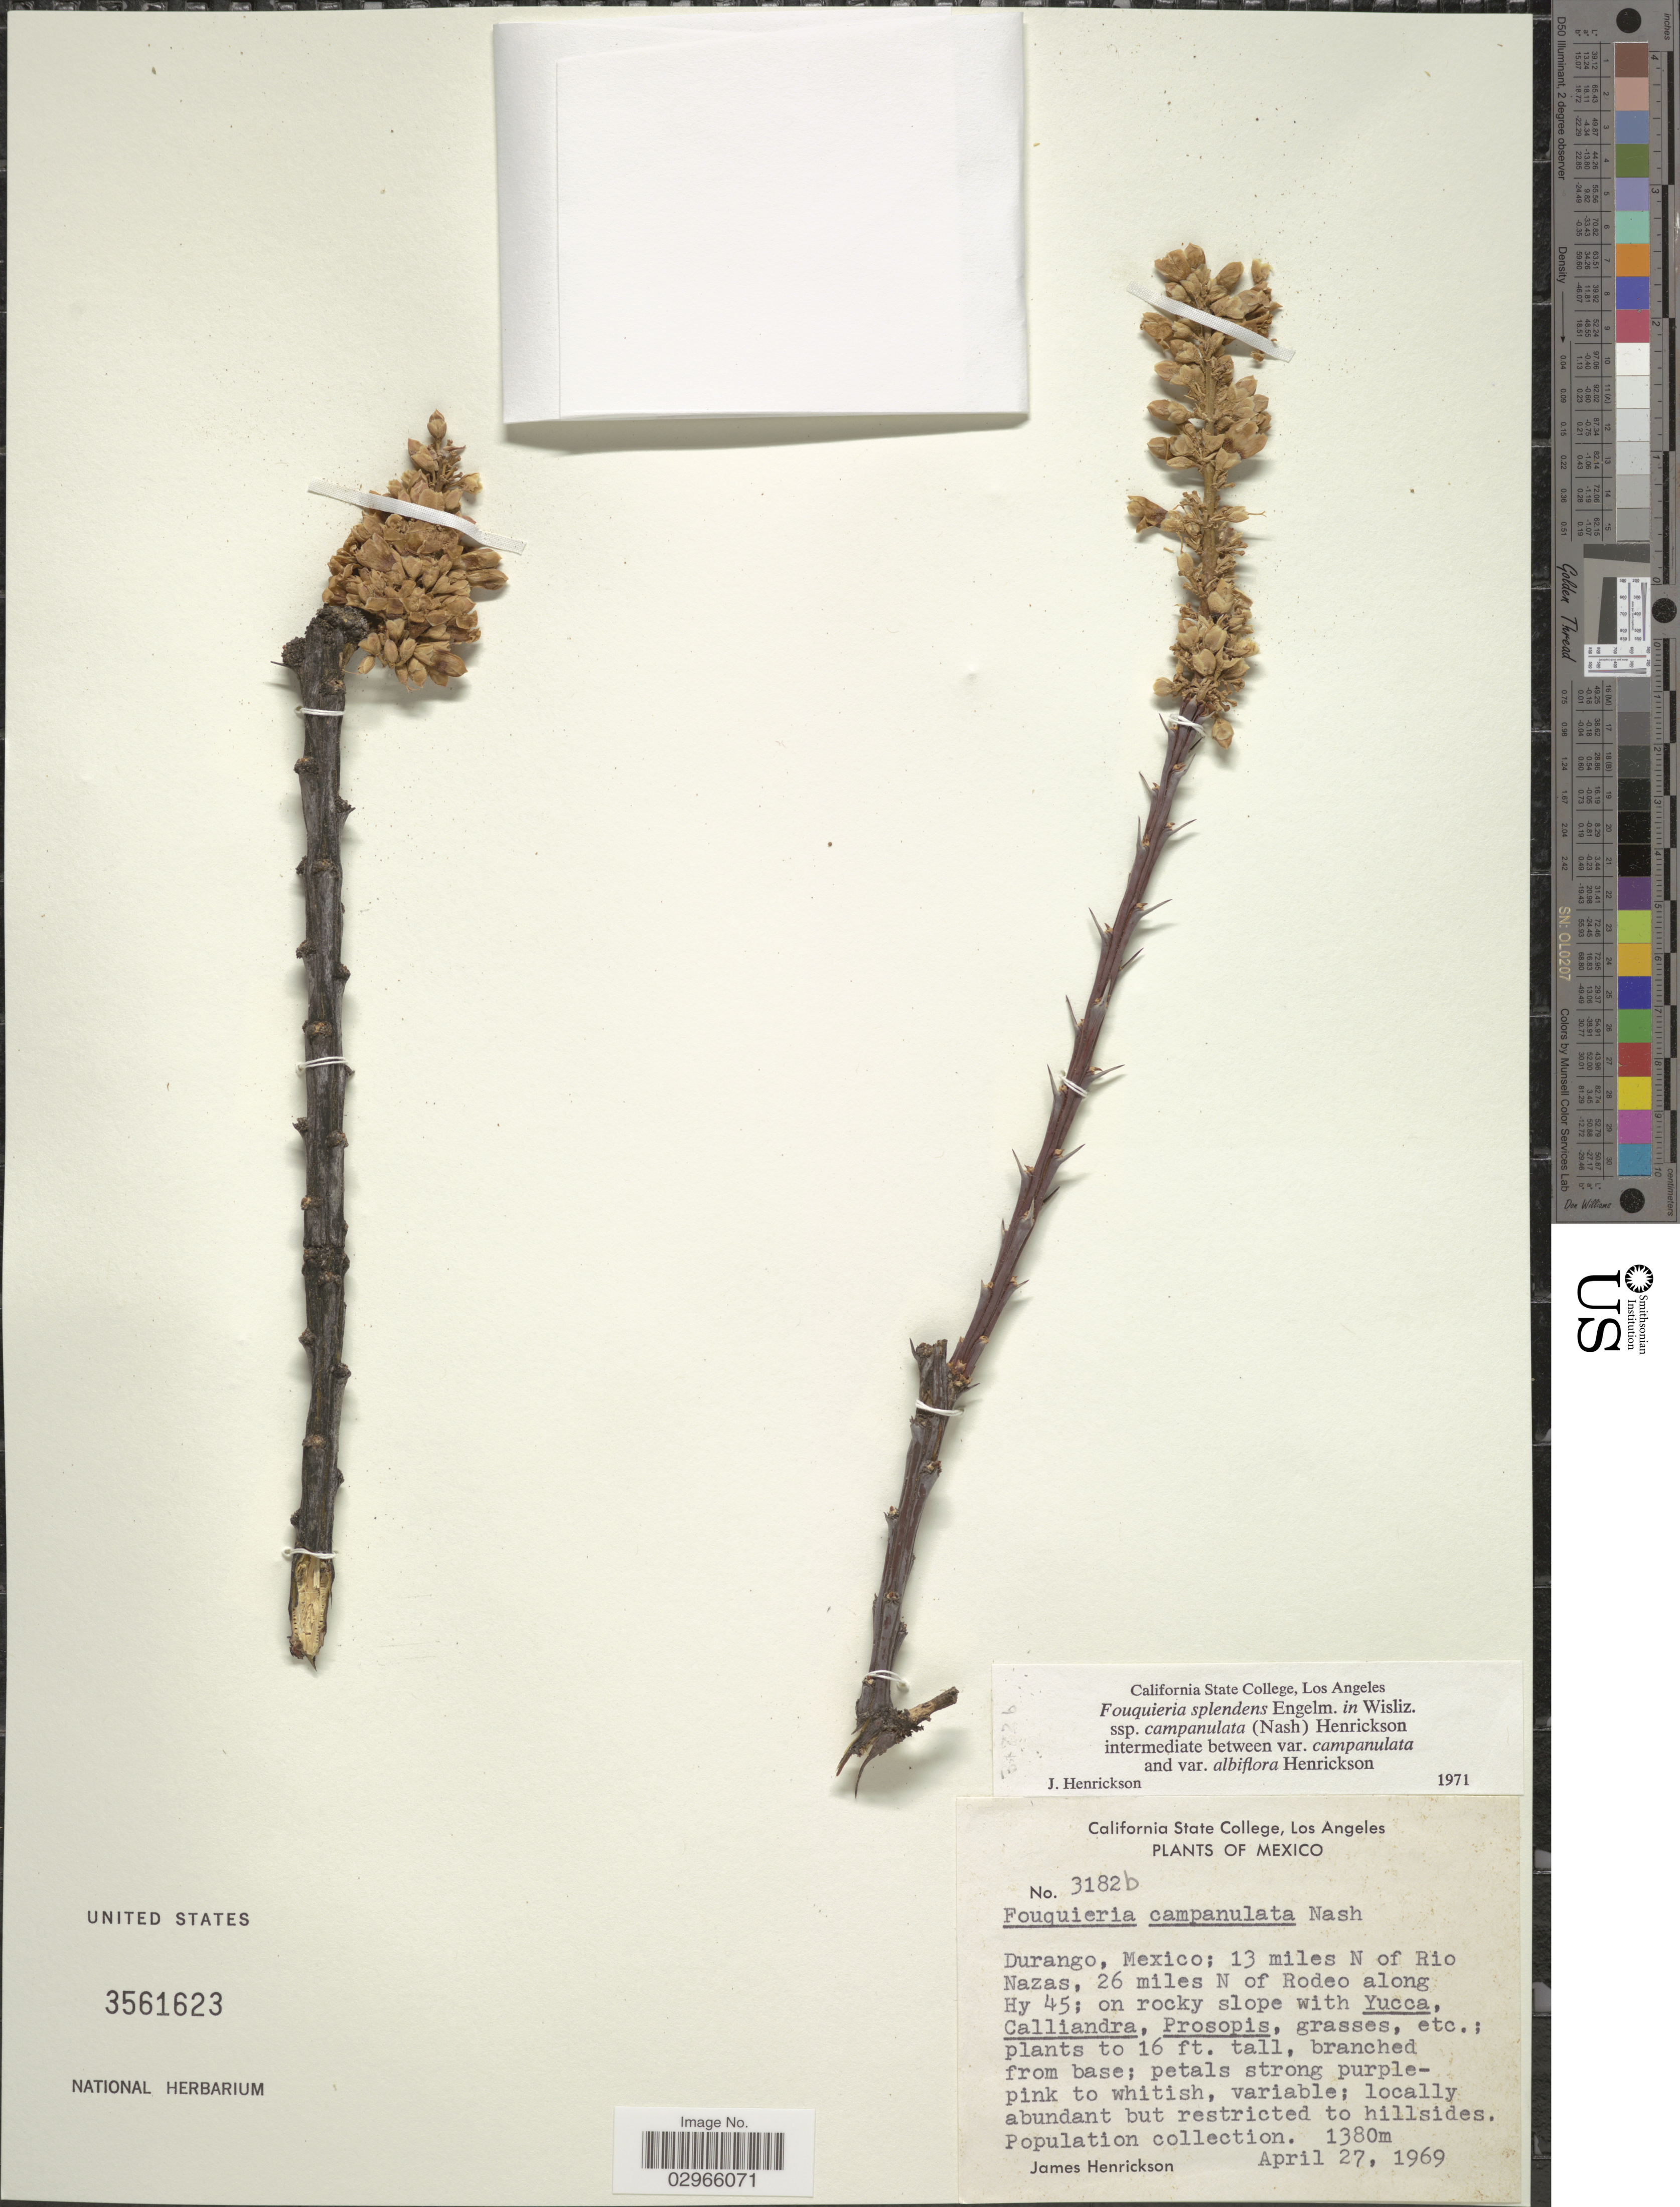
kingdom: Plantae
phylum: Tracheophyta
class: Magnoliopsida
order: Ericales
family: Fouquieriaceae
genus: Fouquieria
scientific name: Fouquieria splendens subsp. campanulata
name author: Engelm.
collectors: J. Henrickson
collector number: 3182b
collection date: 1969-04-27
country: Mexico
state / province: Durango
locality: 13 miles N of Rio Nazas, 26 miles N of Rodeo along Hy 45.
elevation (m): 1380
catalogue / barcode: US 3561623